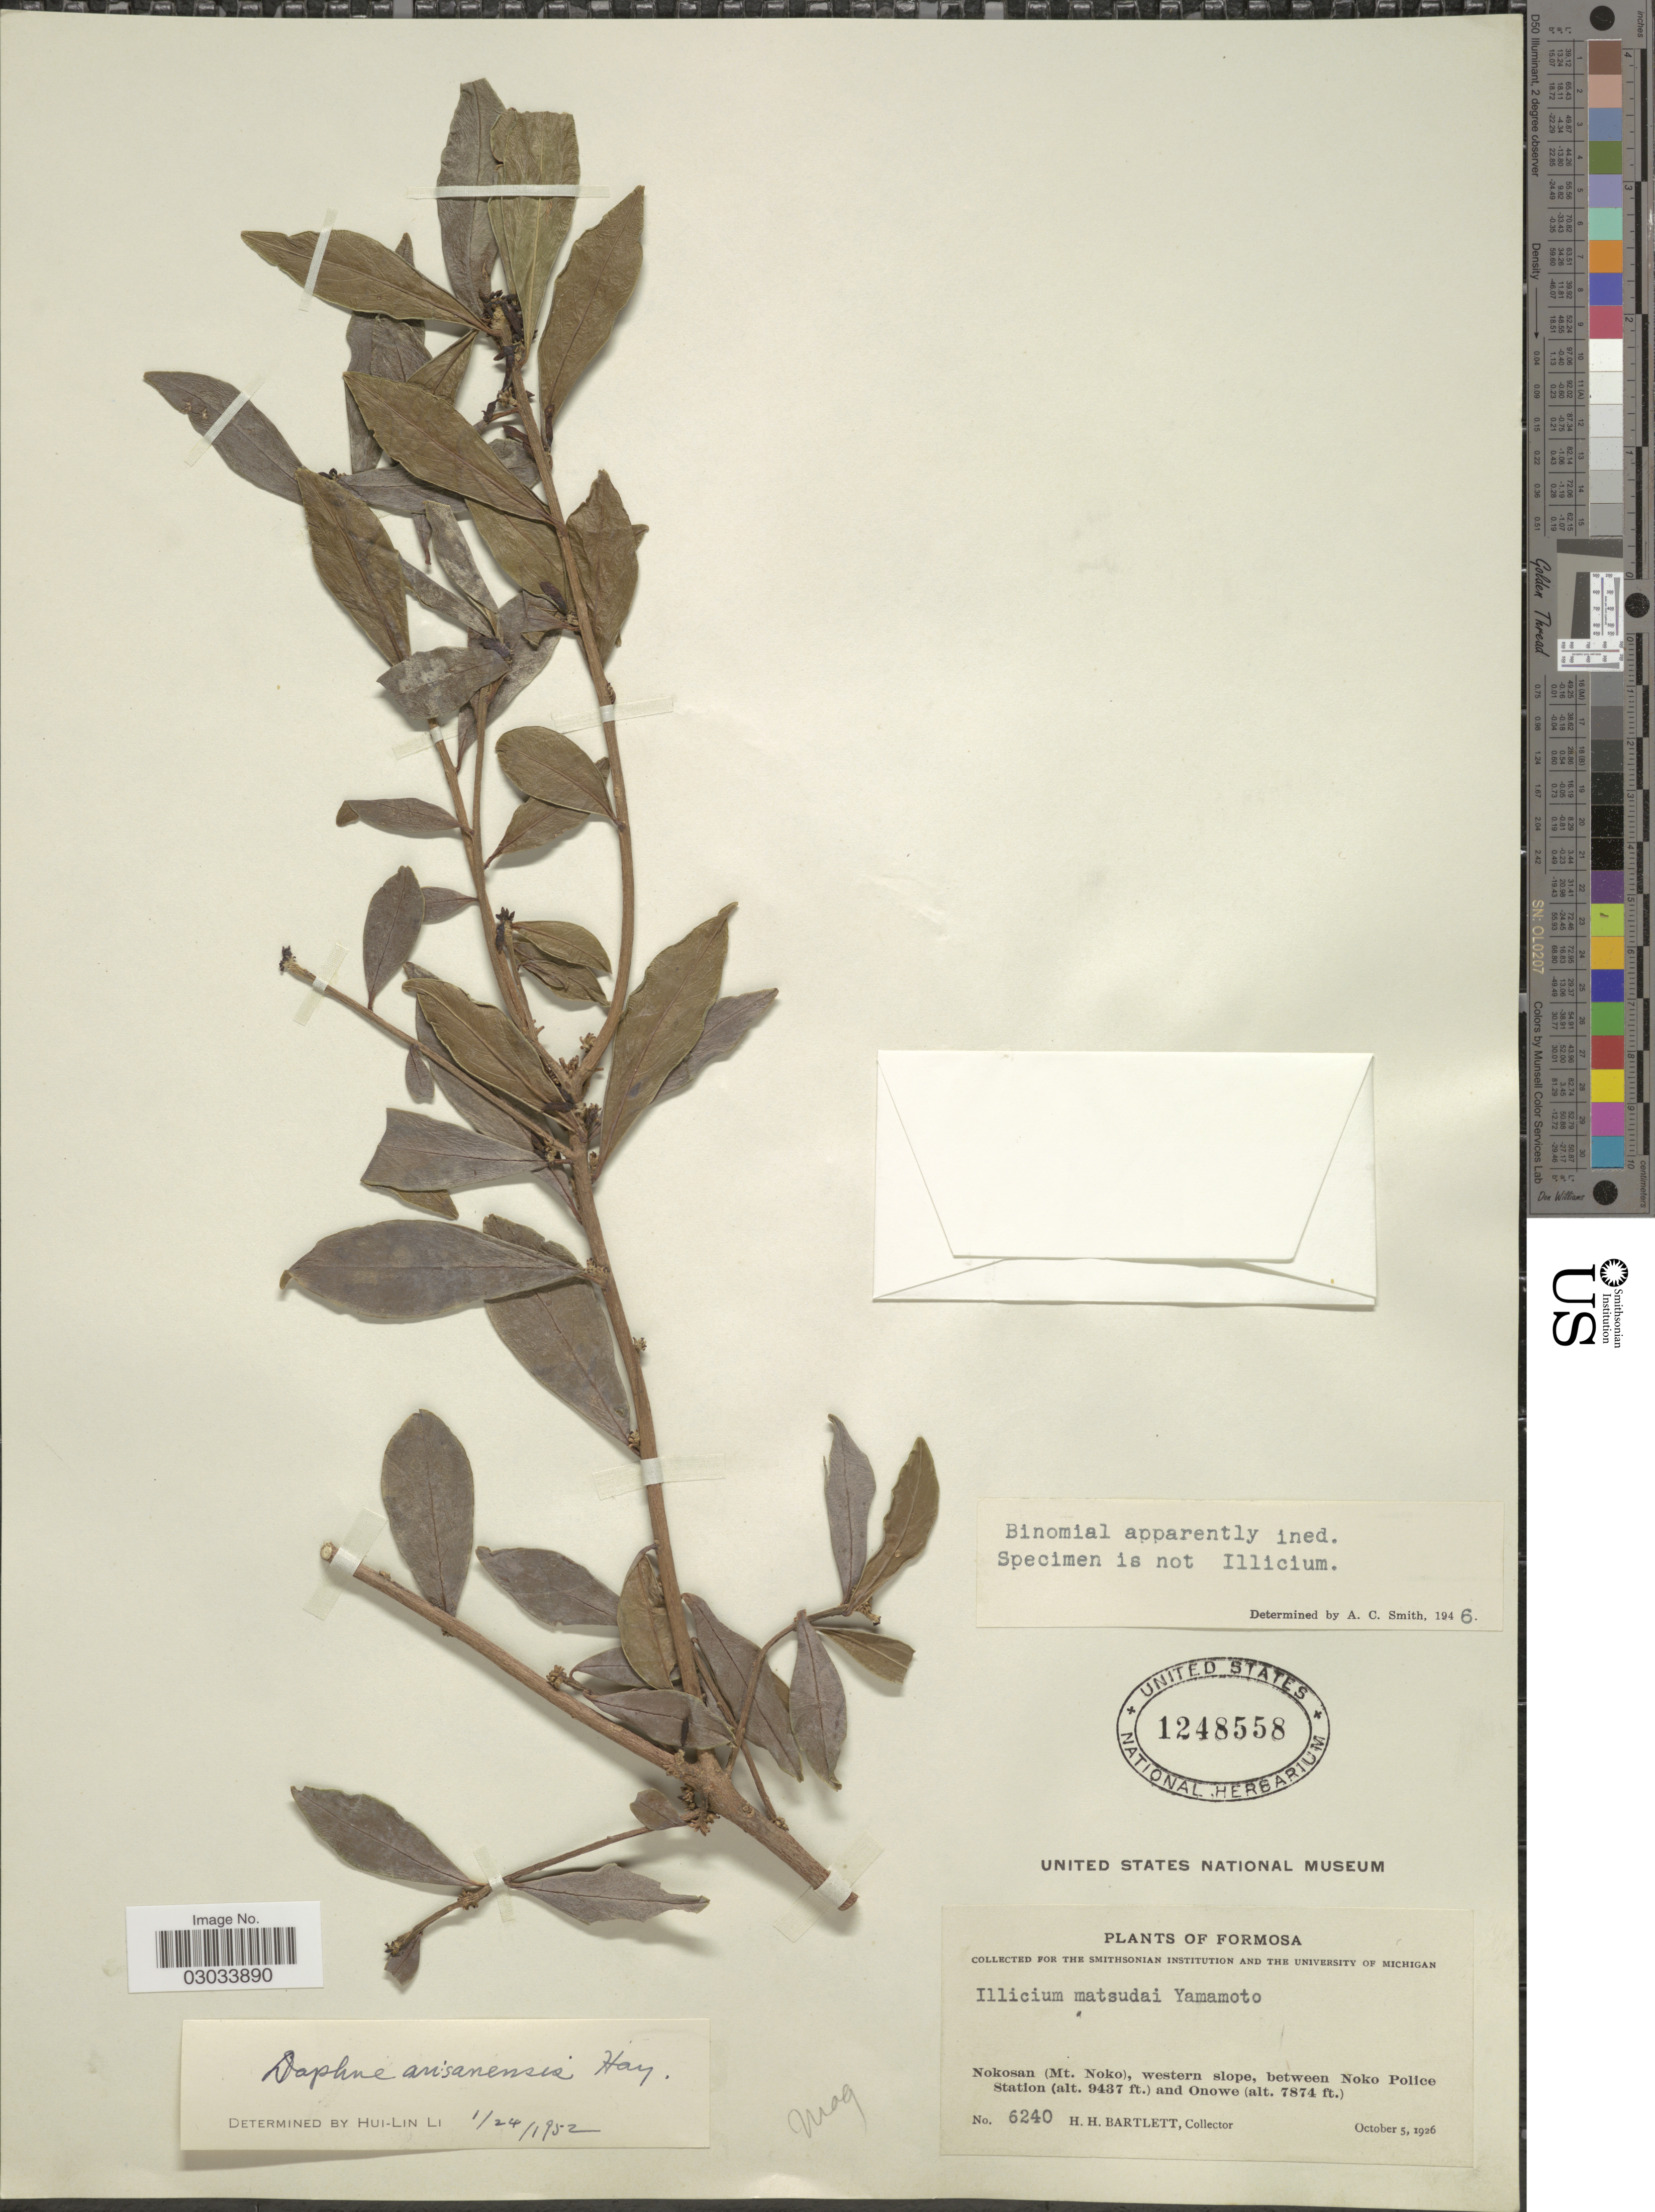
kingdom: Plantae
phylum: Tracheophyta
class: Magnoliopsida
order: Malvales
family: Thymelaeaceae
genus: Daphne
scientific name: Daphne arisanensis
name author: Hayata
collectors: H. H. Bartlett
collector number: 6240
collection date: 1926-10-05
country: Taiwan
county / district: Hualien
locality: Formosa. Nokosan (Mt. Noko), western slope, between Noko Police Station and Onowe.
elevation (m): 2400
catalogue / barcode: US 1248558